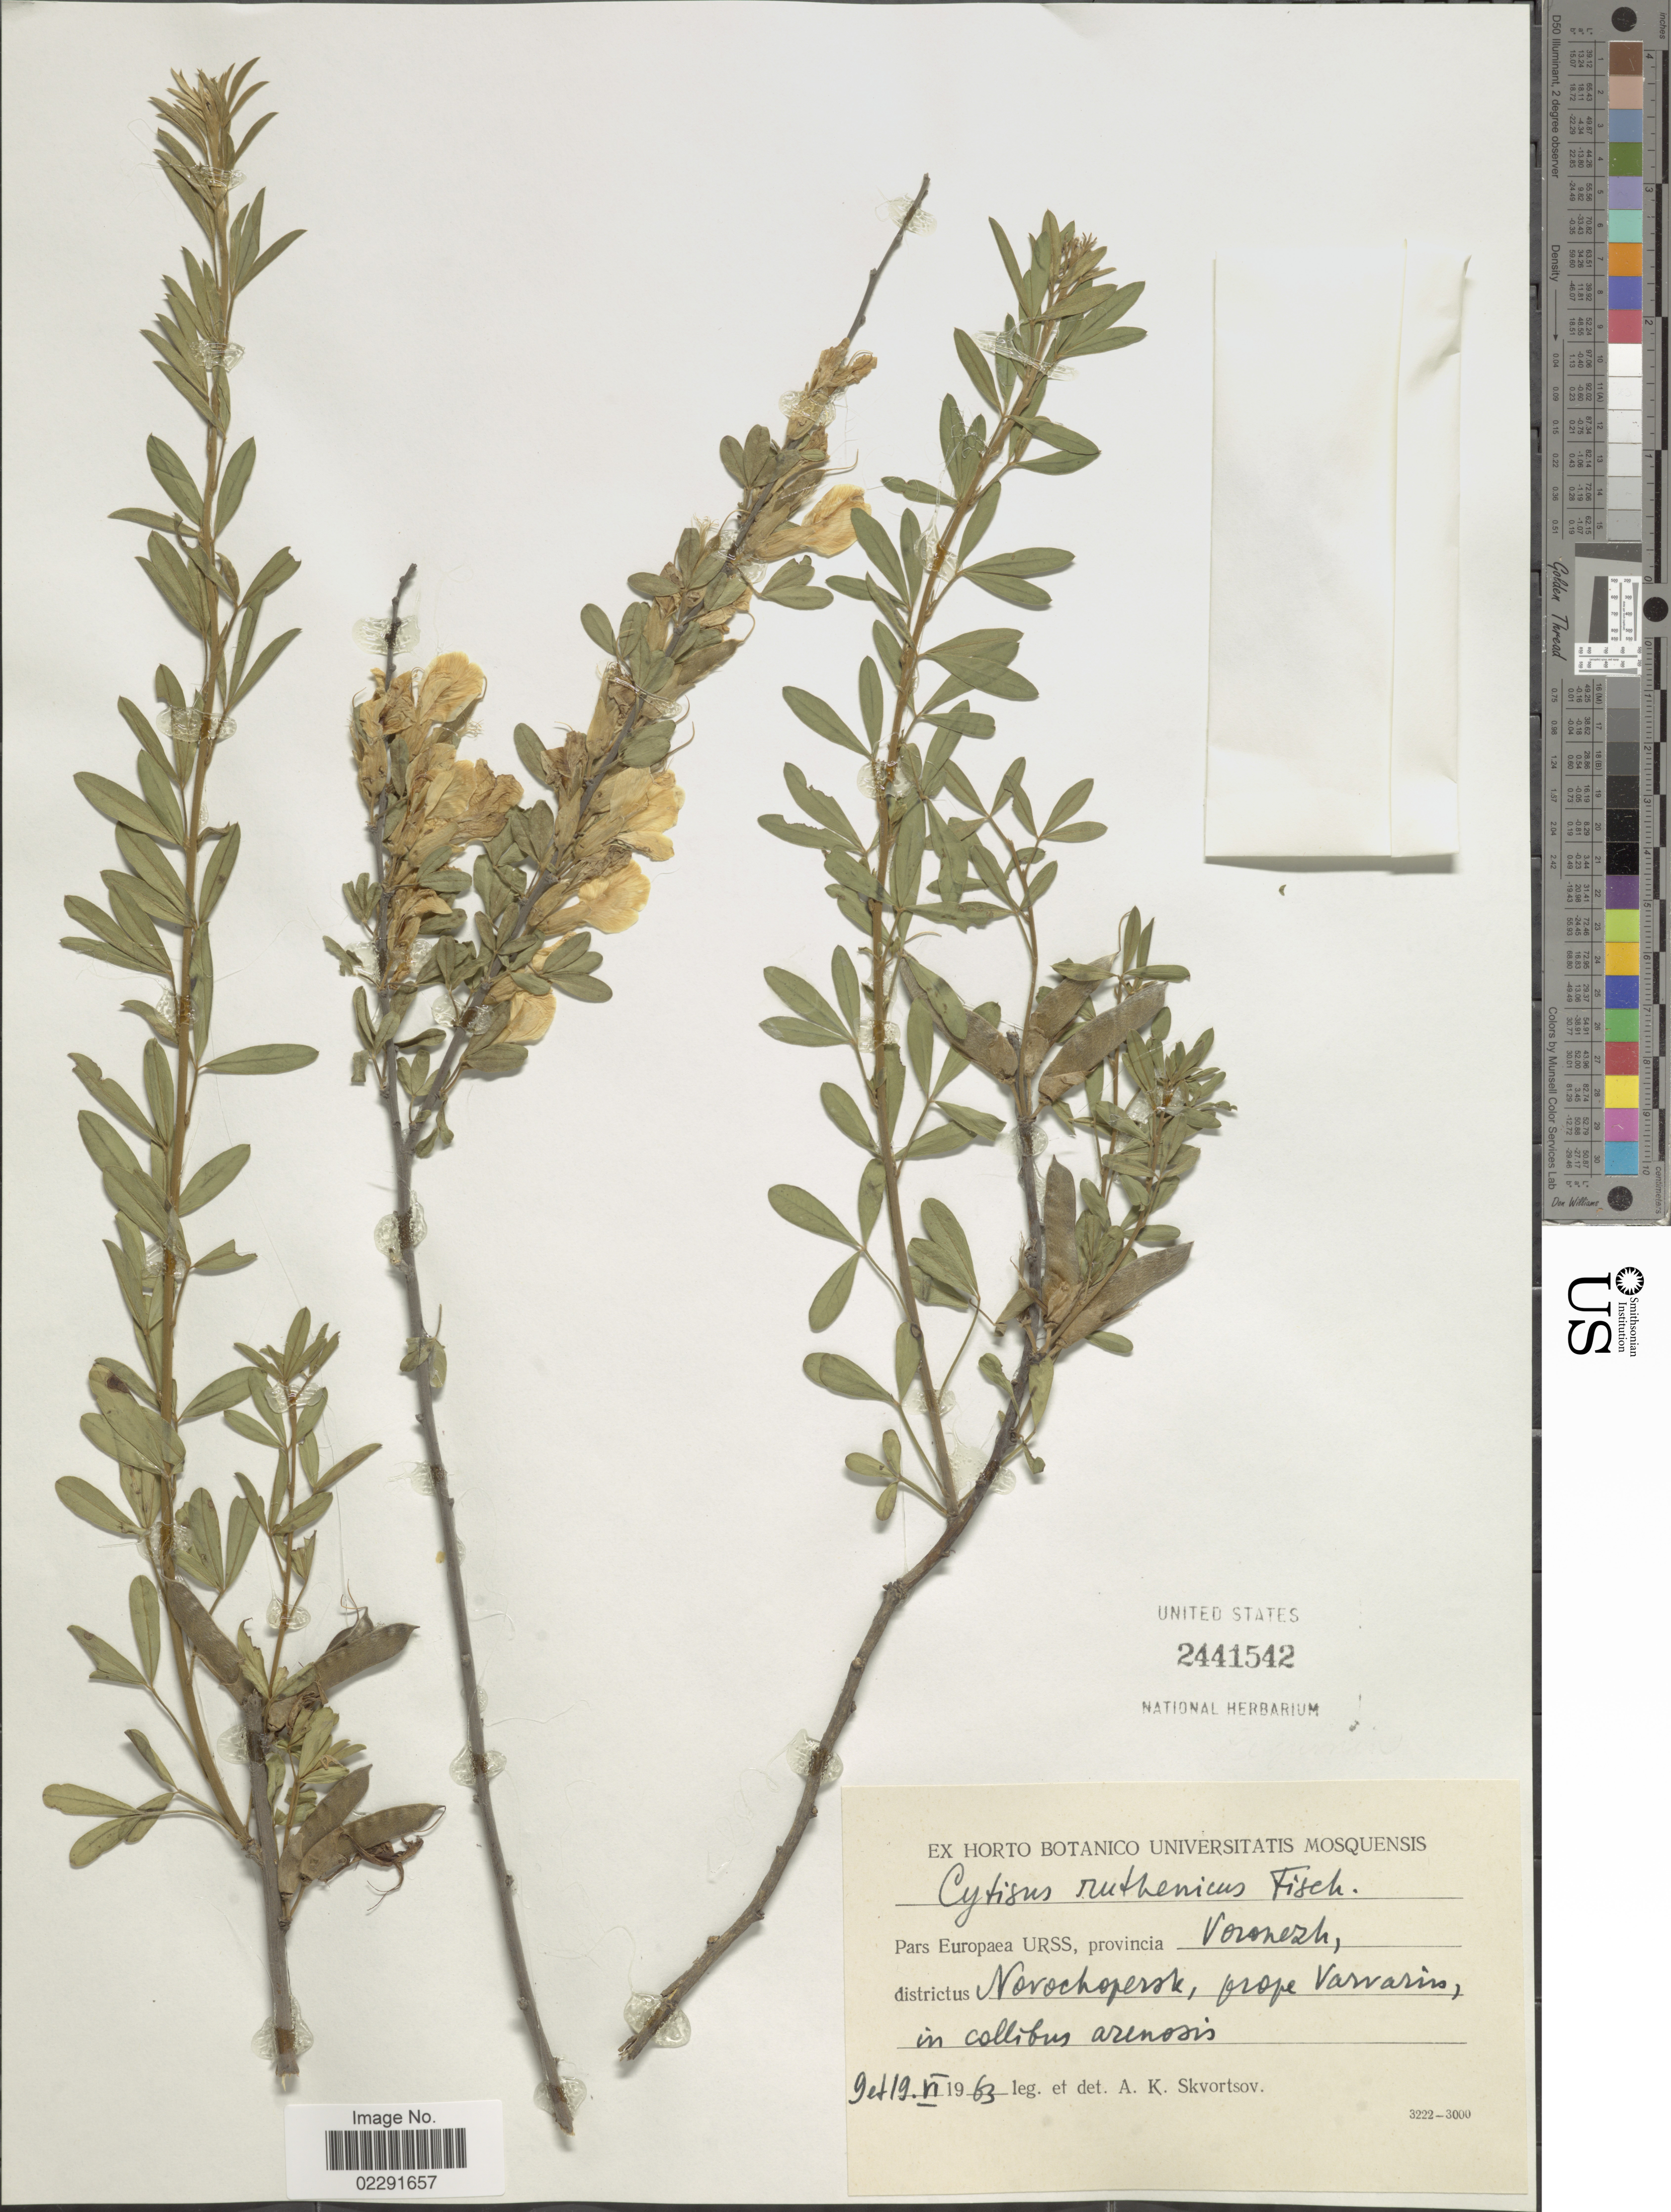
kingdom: Plantae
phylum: Tracheophyta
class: Magnoliopsida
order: Fabales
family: Fabaceae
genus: Cytisus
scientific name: Cytisus ruthenicus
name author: Wol.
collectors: A. K. Skvortsov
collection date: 1963-06-09/1963-06-19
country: Russian Federation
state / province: Voronezh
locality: Provincia Voronezh, Districtus Norochopersk (Novokhopyorsk), prope Varvarin, in collibus arenosis.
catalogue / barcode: US 2441542